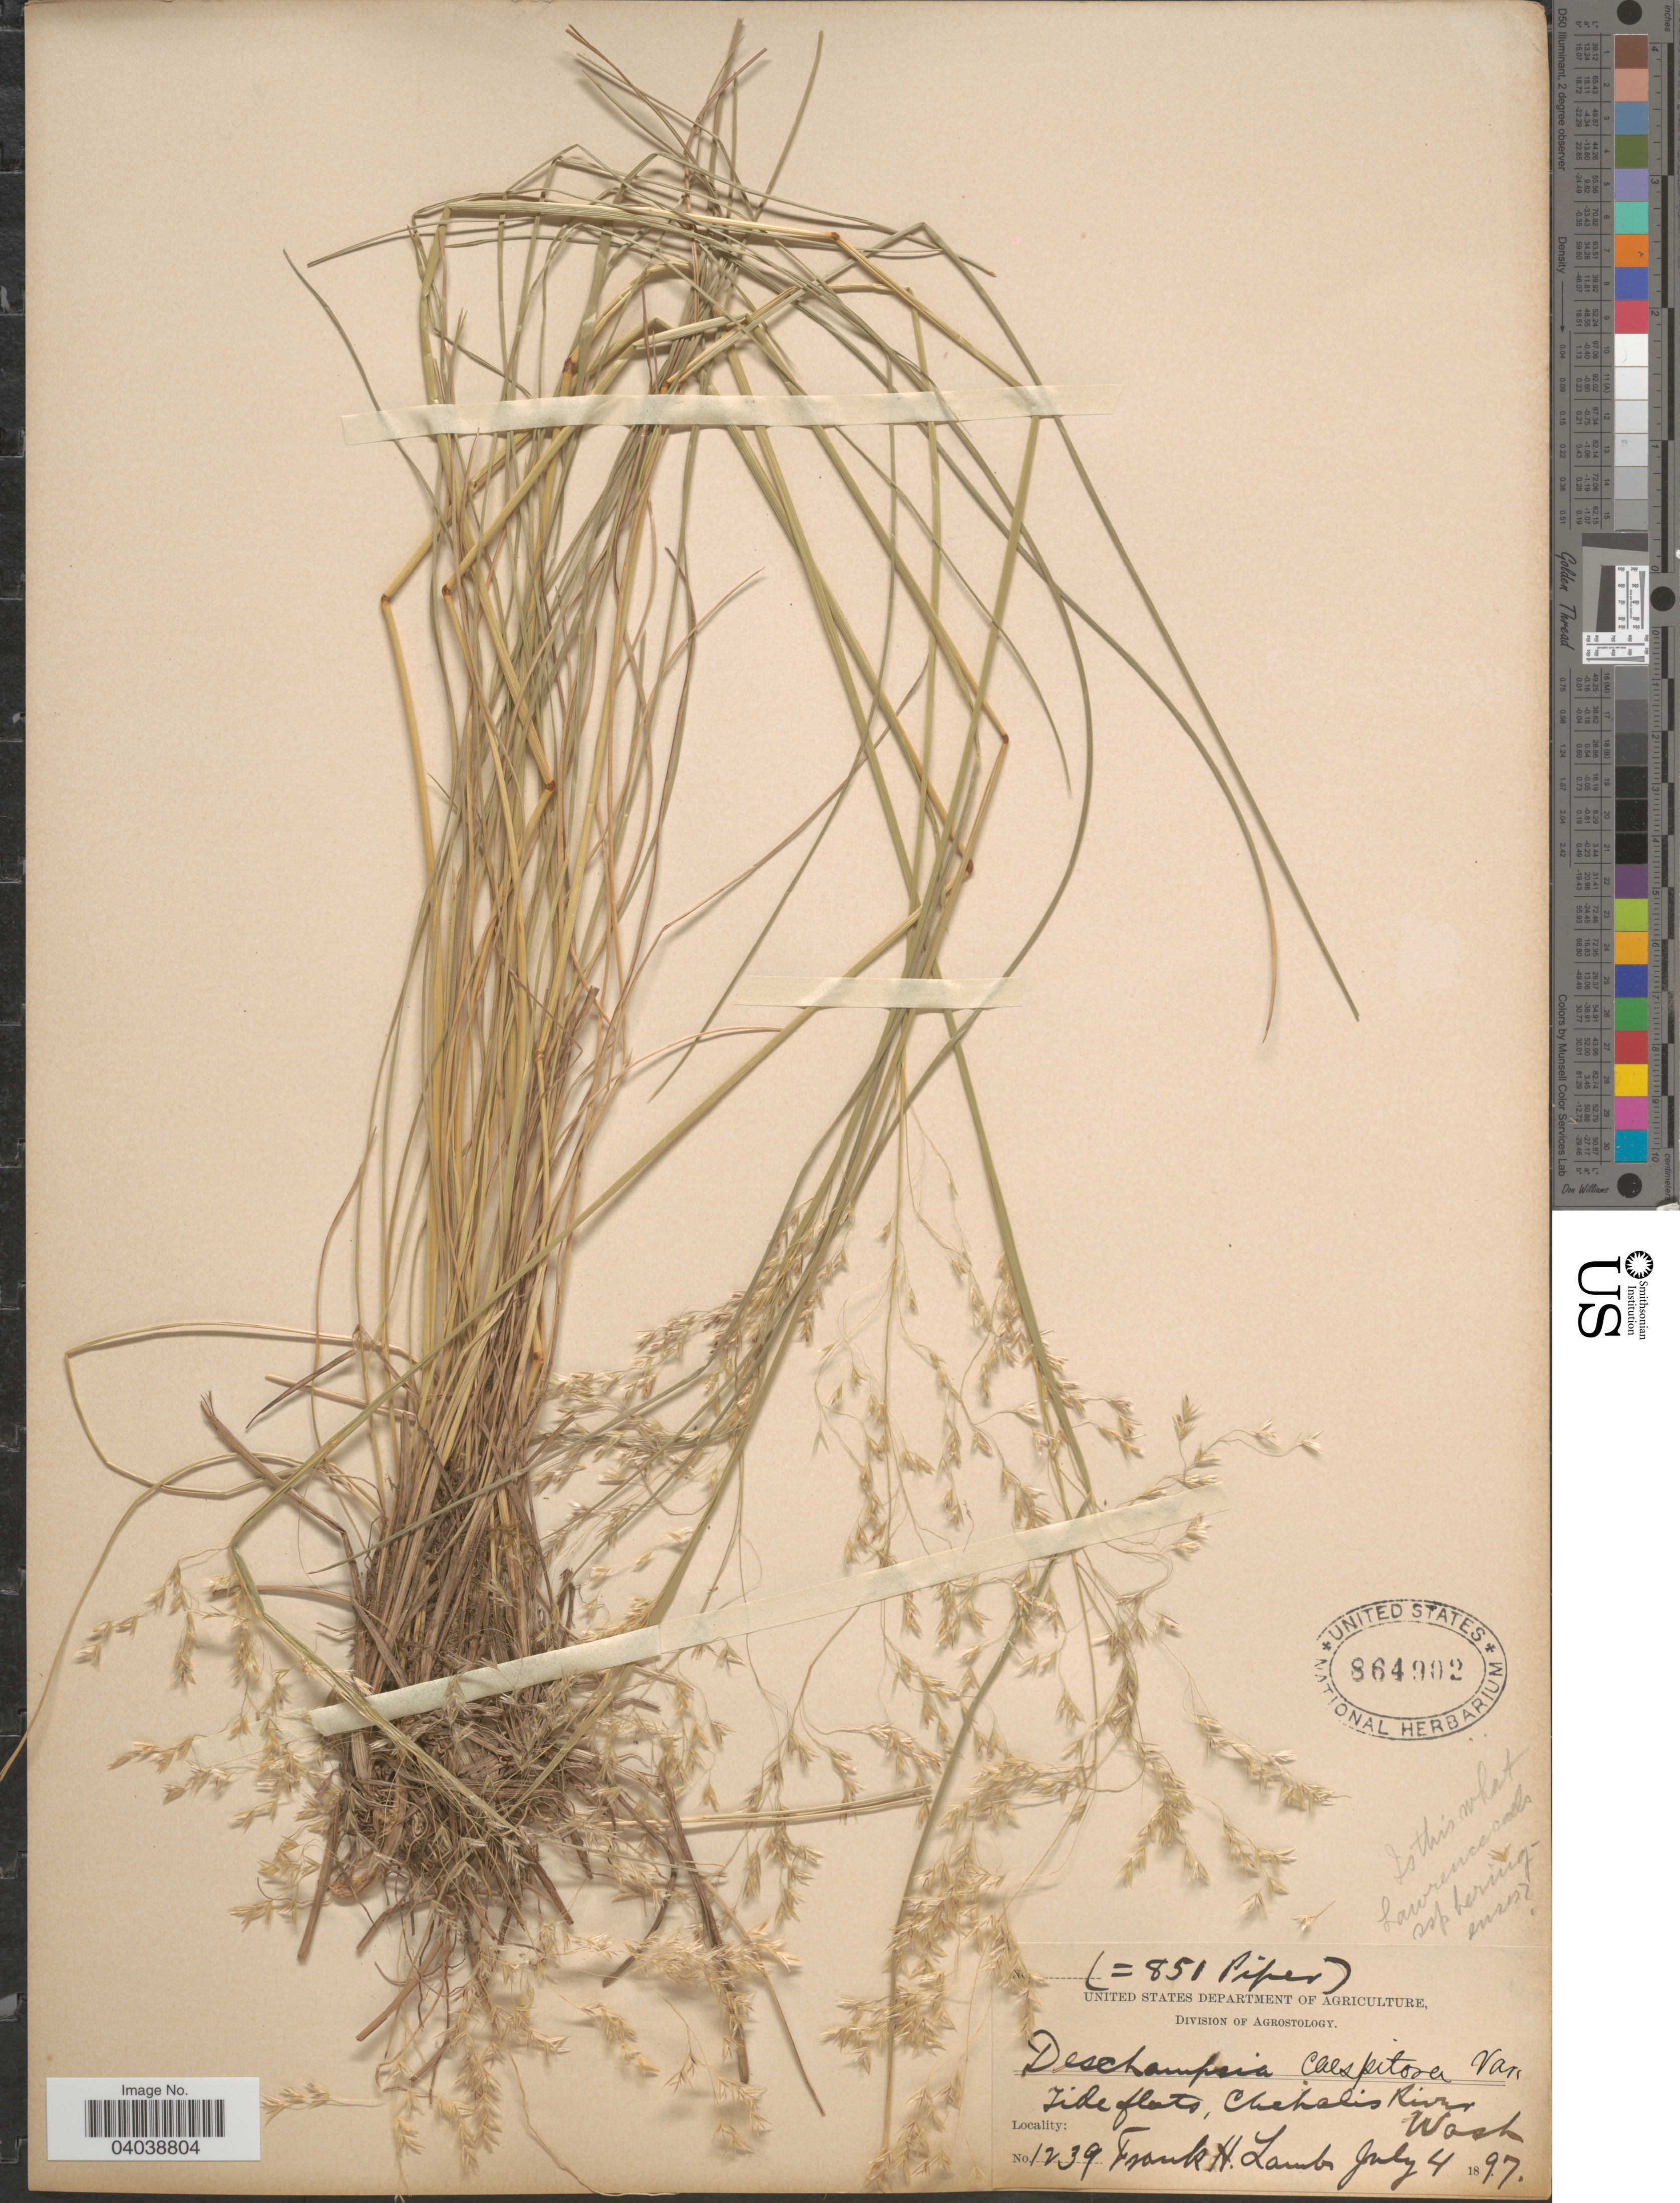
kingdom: Plantae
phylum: Tracheophyta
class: Liliopsida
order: Poales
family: Poaceae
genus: Deschampsia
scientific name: Deschampsia cespitosa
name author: (L.) P. Beauv.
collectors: F. H. Lamb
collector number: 1239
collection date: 1897-07-04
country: United States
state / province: Washington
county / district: Grays Harbor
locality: Tide flats, Chehalis River.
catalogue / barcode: US 864902